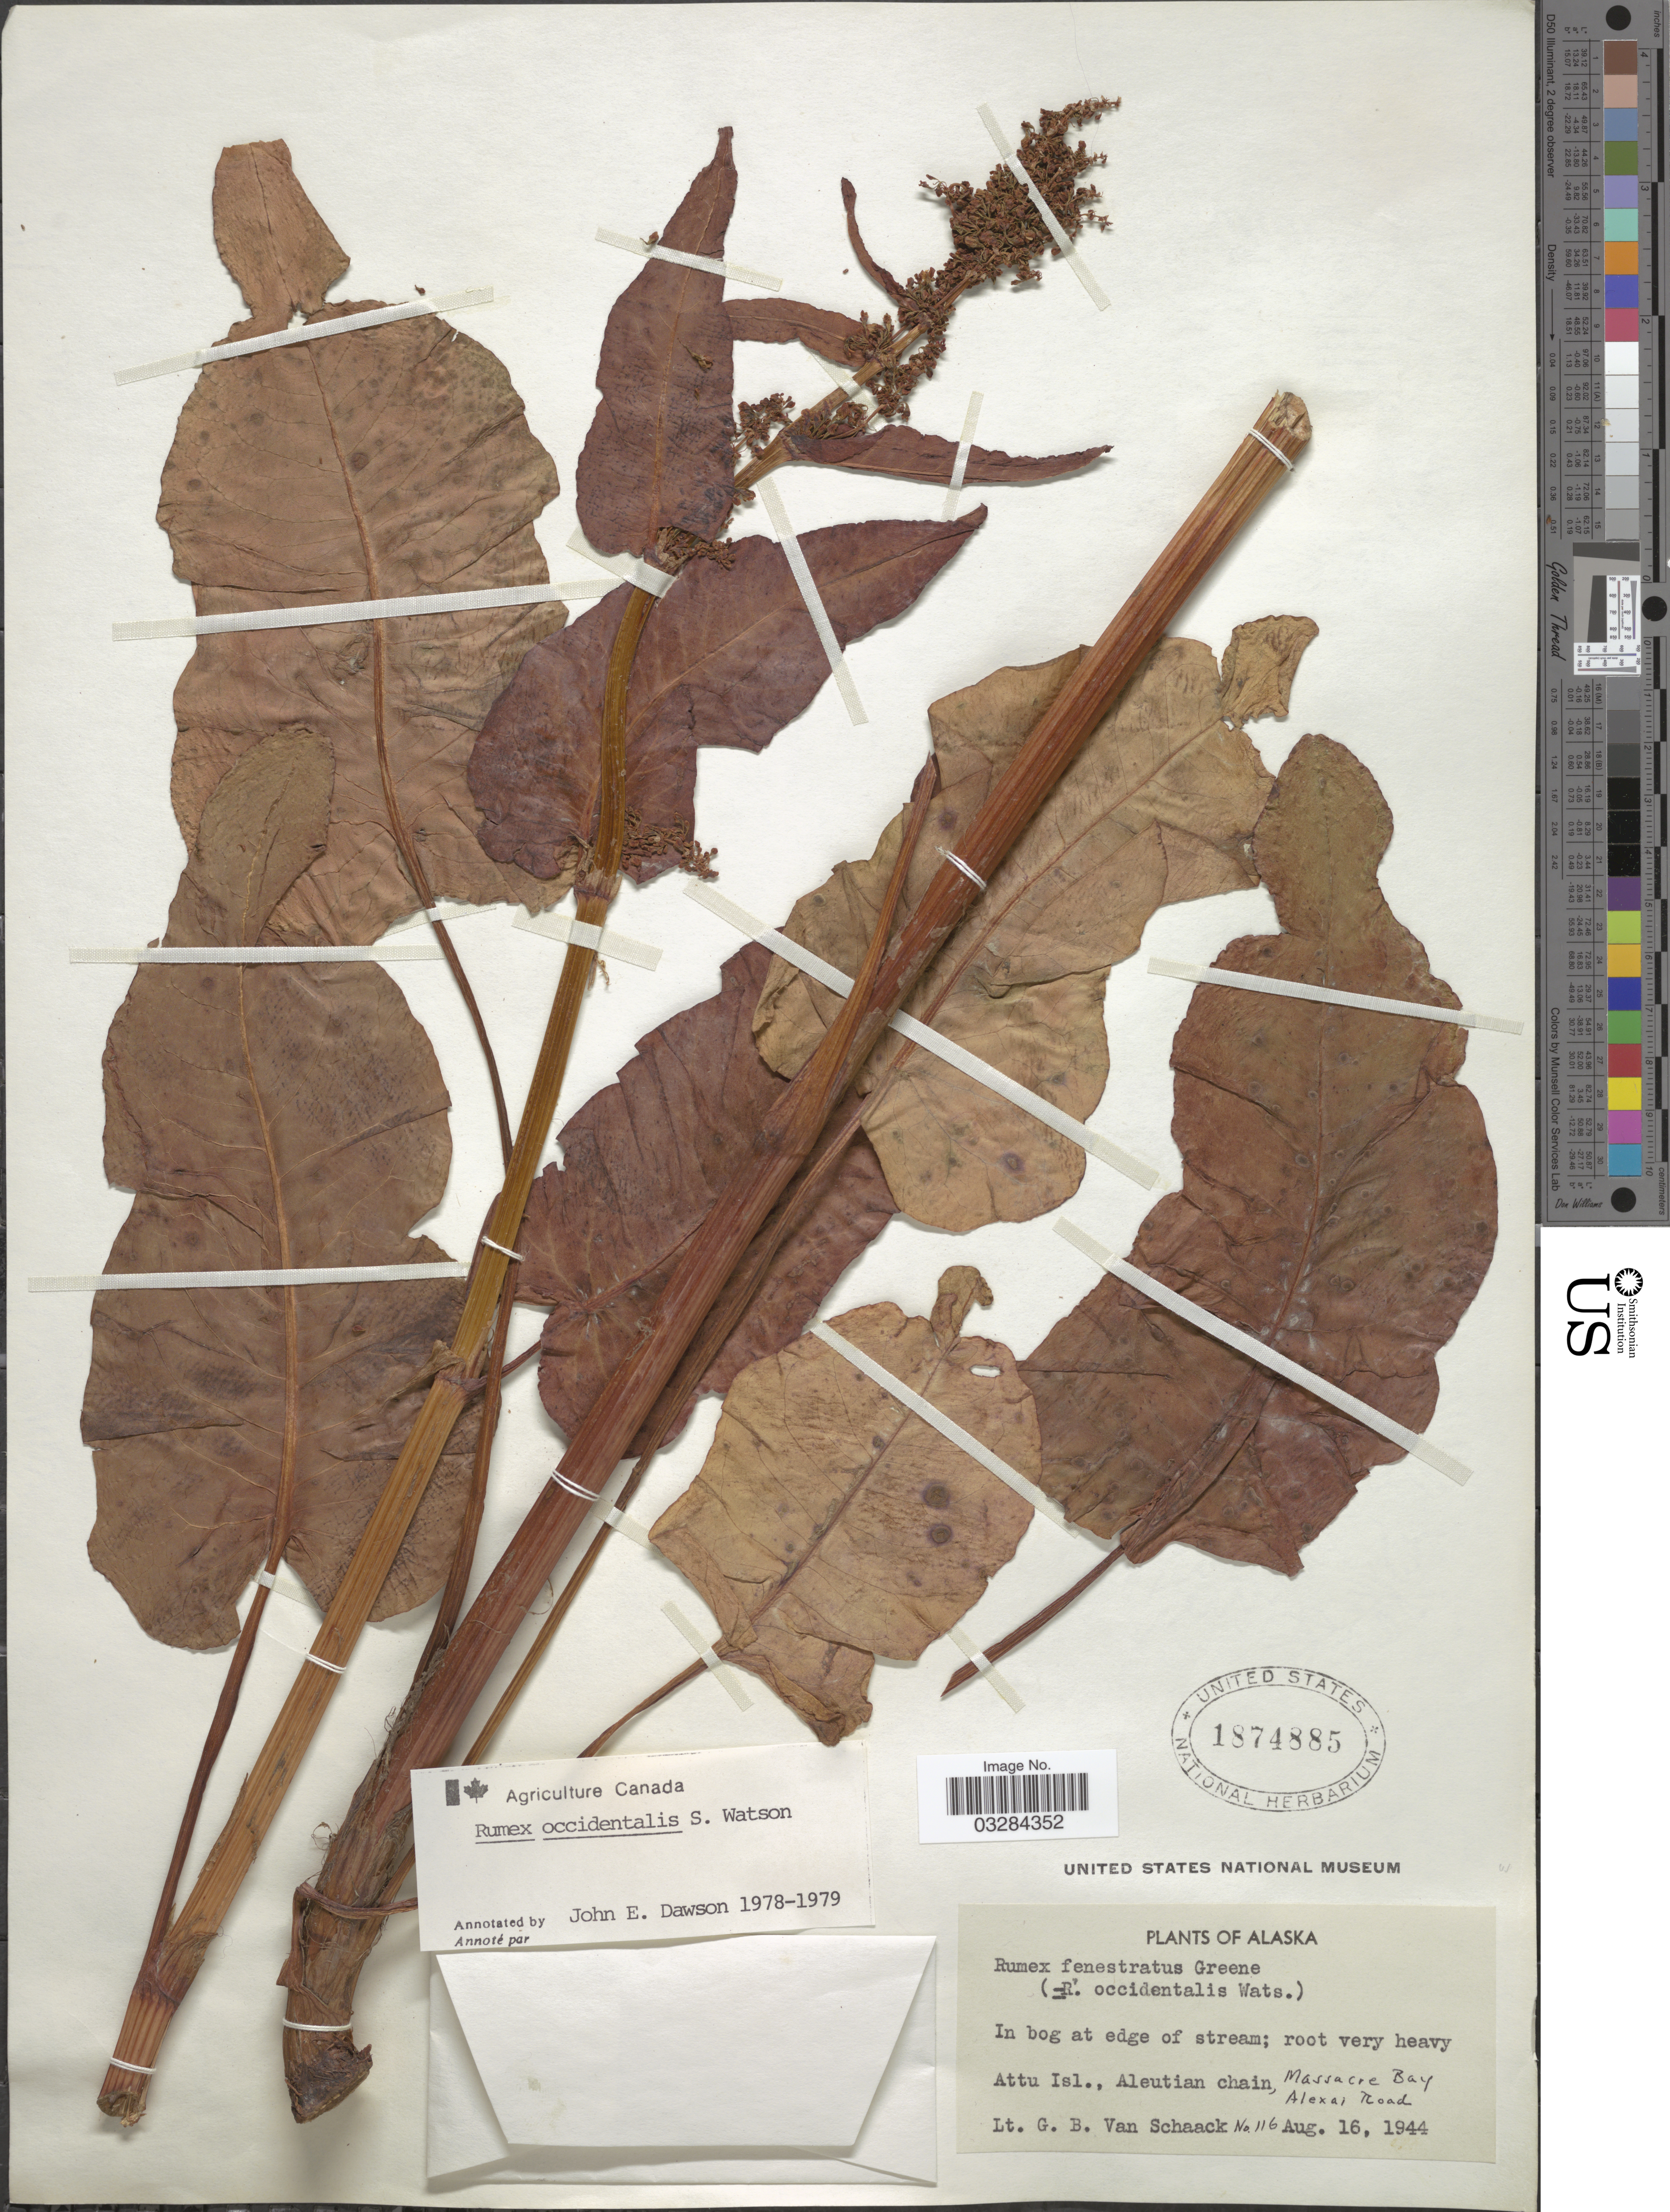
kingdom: Plantae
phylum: Tracheophyta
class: Magnoliopsida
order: Caryophyllales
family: Polygonaceae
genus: Rumex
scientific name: Rumex occidentalis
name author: S. Watson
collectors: G. Van Schaack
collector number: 116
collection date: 1944-08-16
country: United States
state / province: Alaska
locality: Attu Isl., Aleutian chain, Massacre Bay. Alexai Road.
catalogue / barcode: US 1874885